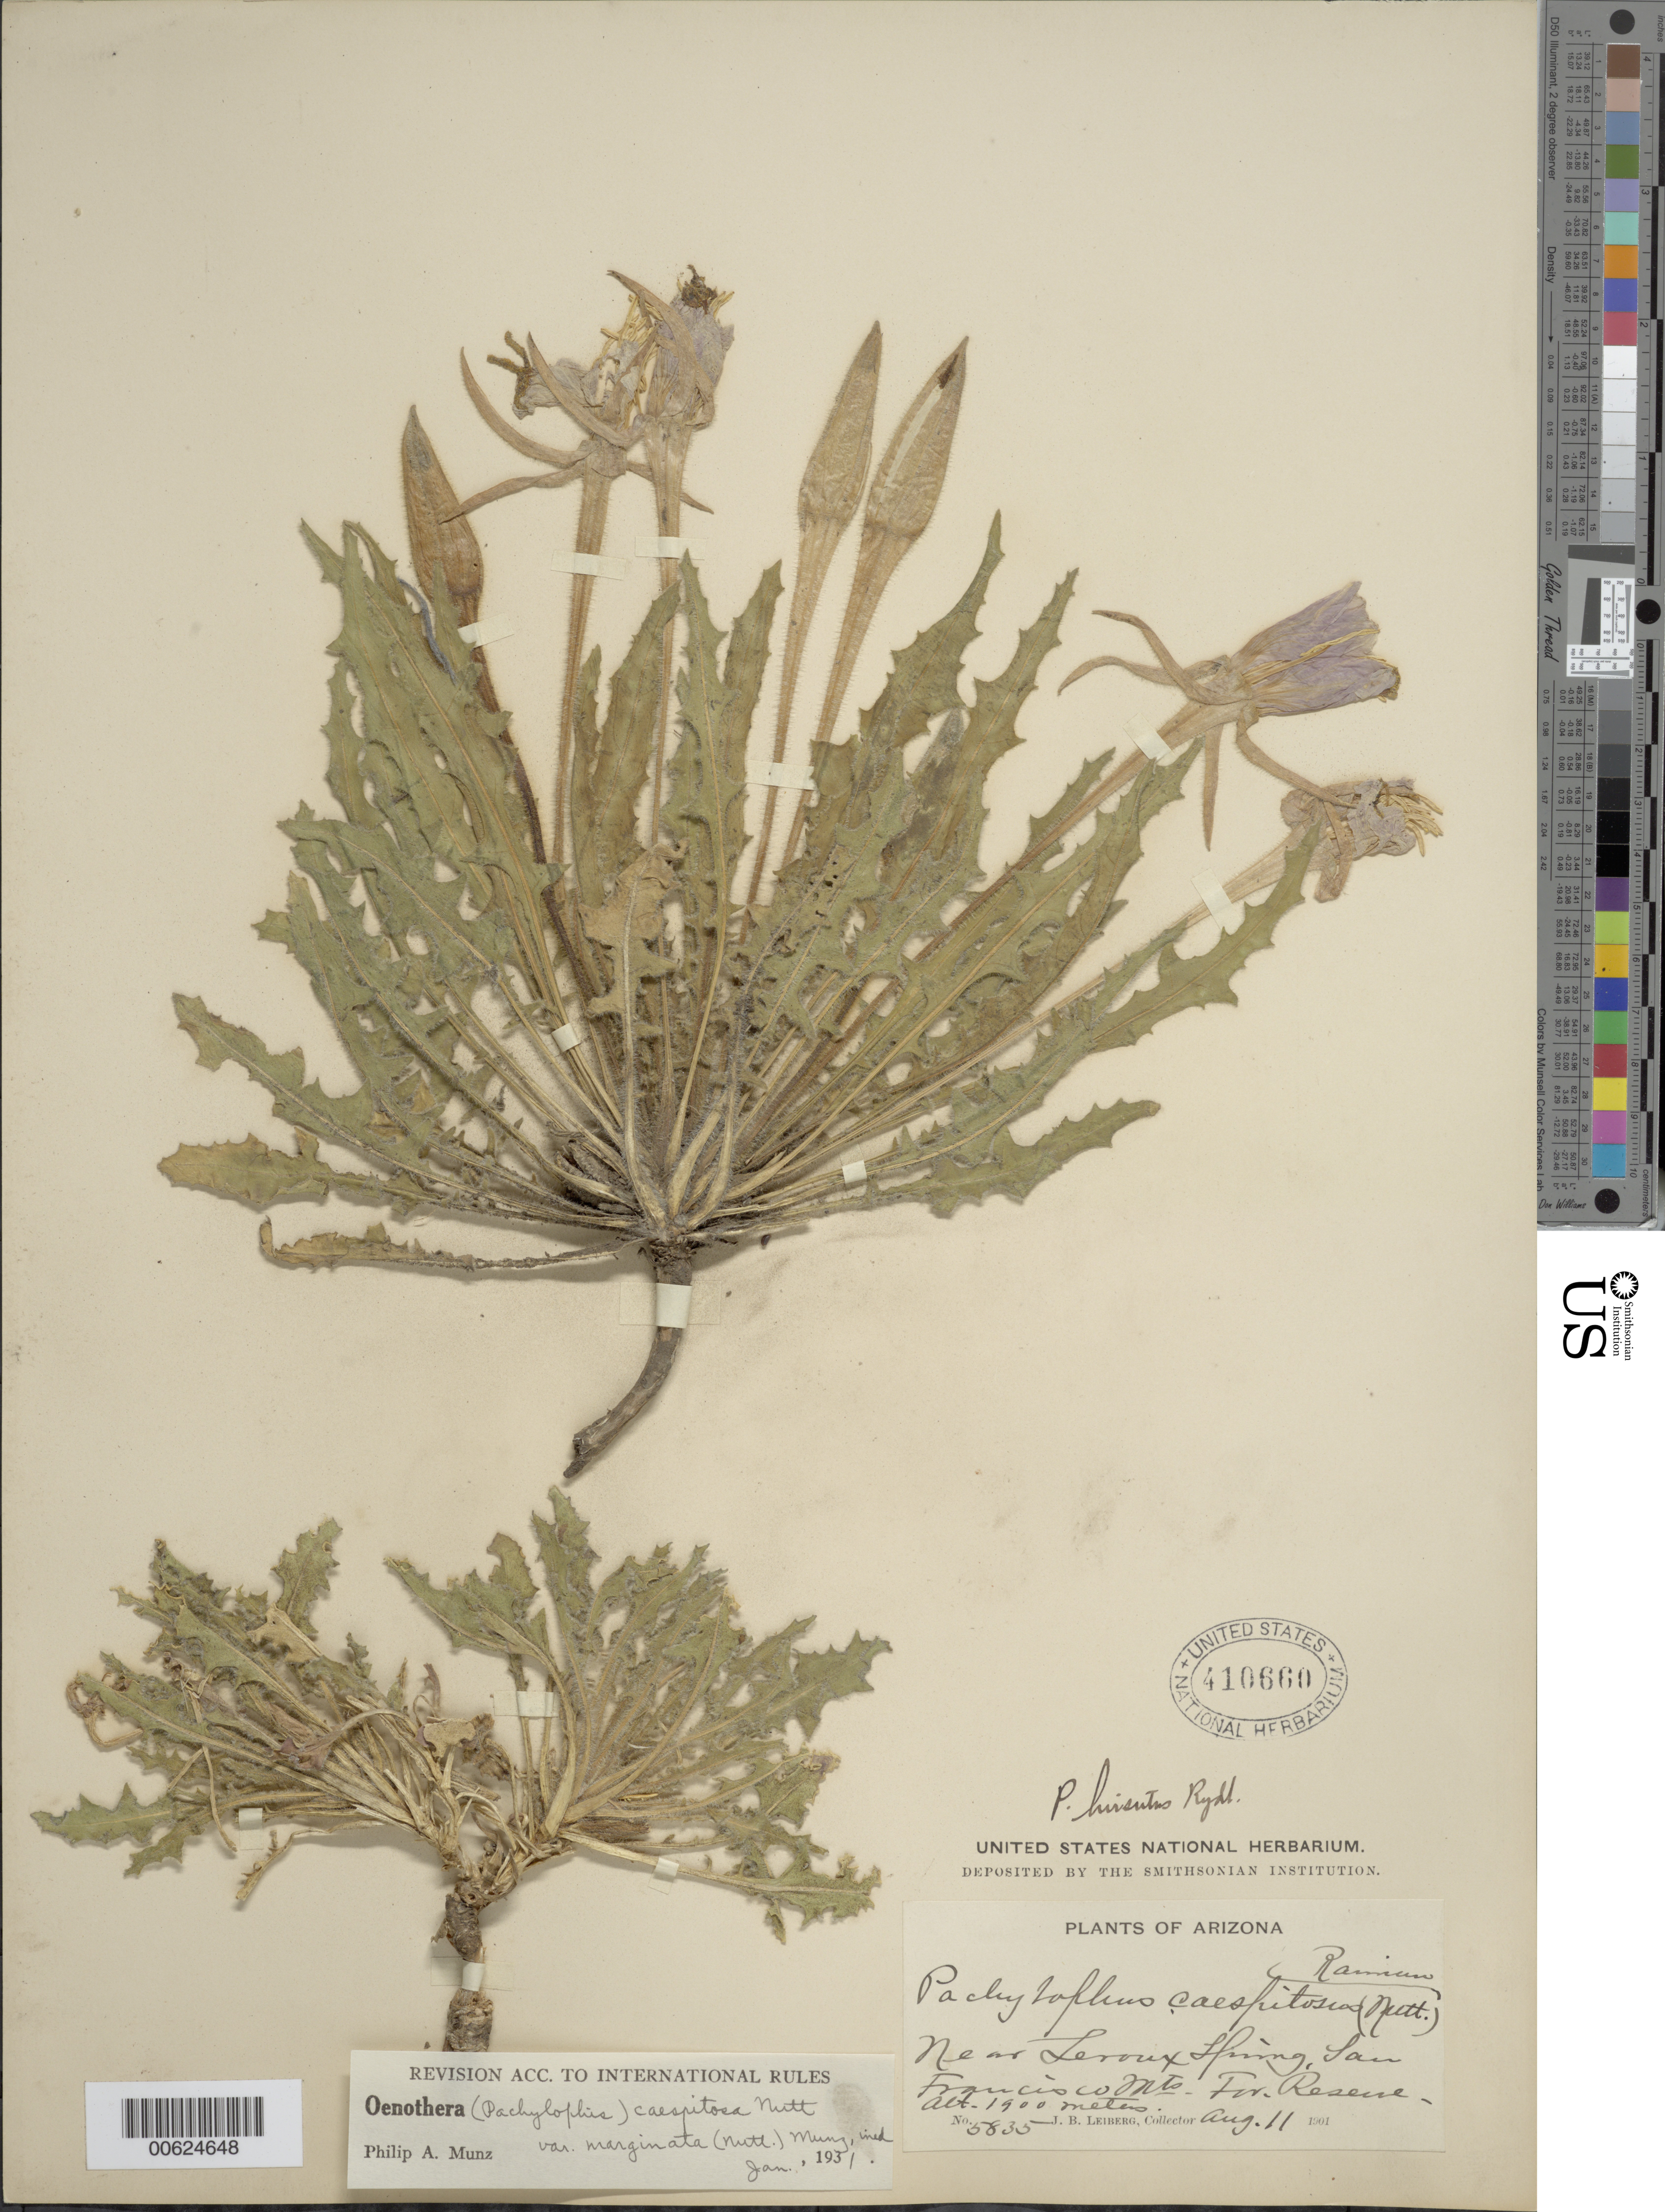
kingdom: Plantae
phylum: Tracheophyta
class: Magnoliopsida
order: Myrtales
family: Onagraceae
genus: Oenothera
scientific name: Oenothera cespitosa subsp. marginata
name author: (Nutt. ex Hook. & Arn.) Munz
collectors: J. Leiberg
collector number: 5835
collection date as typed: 11 Aug 1901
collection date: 1901-08-11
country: United States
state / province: Arizona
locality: Near Lenoux Spring, San Francisco Mts. Forest Reserve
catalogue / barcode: US 410660